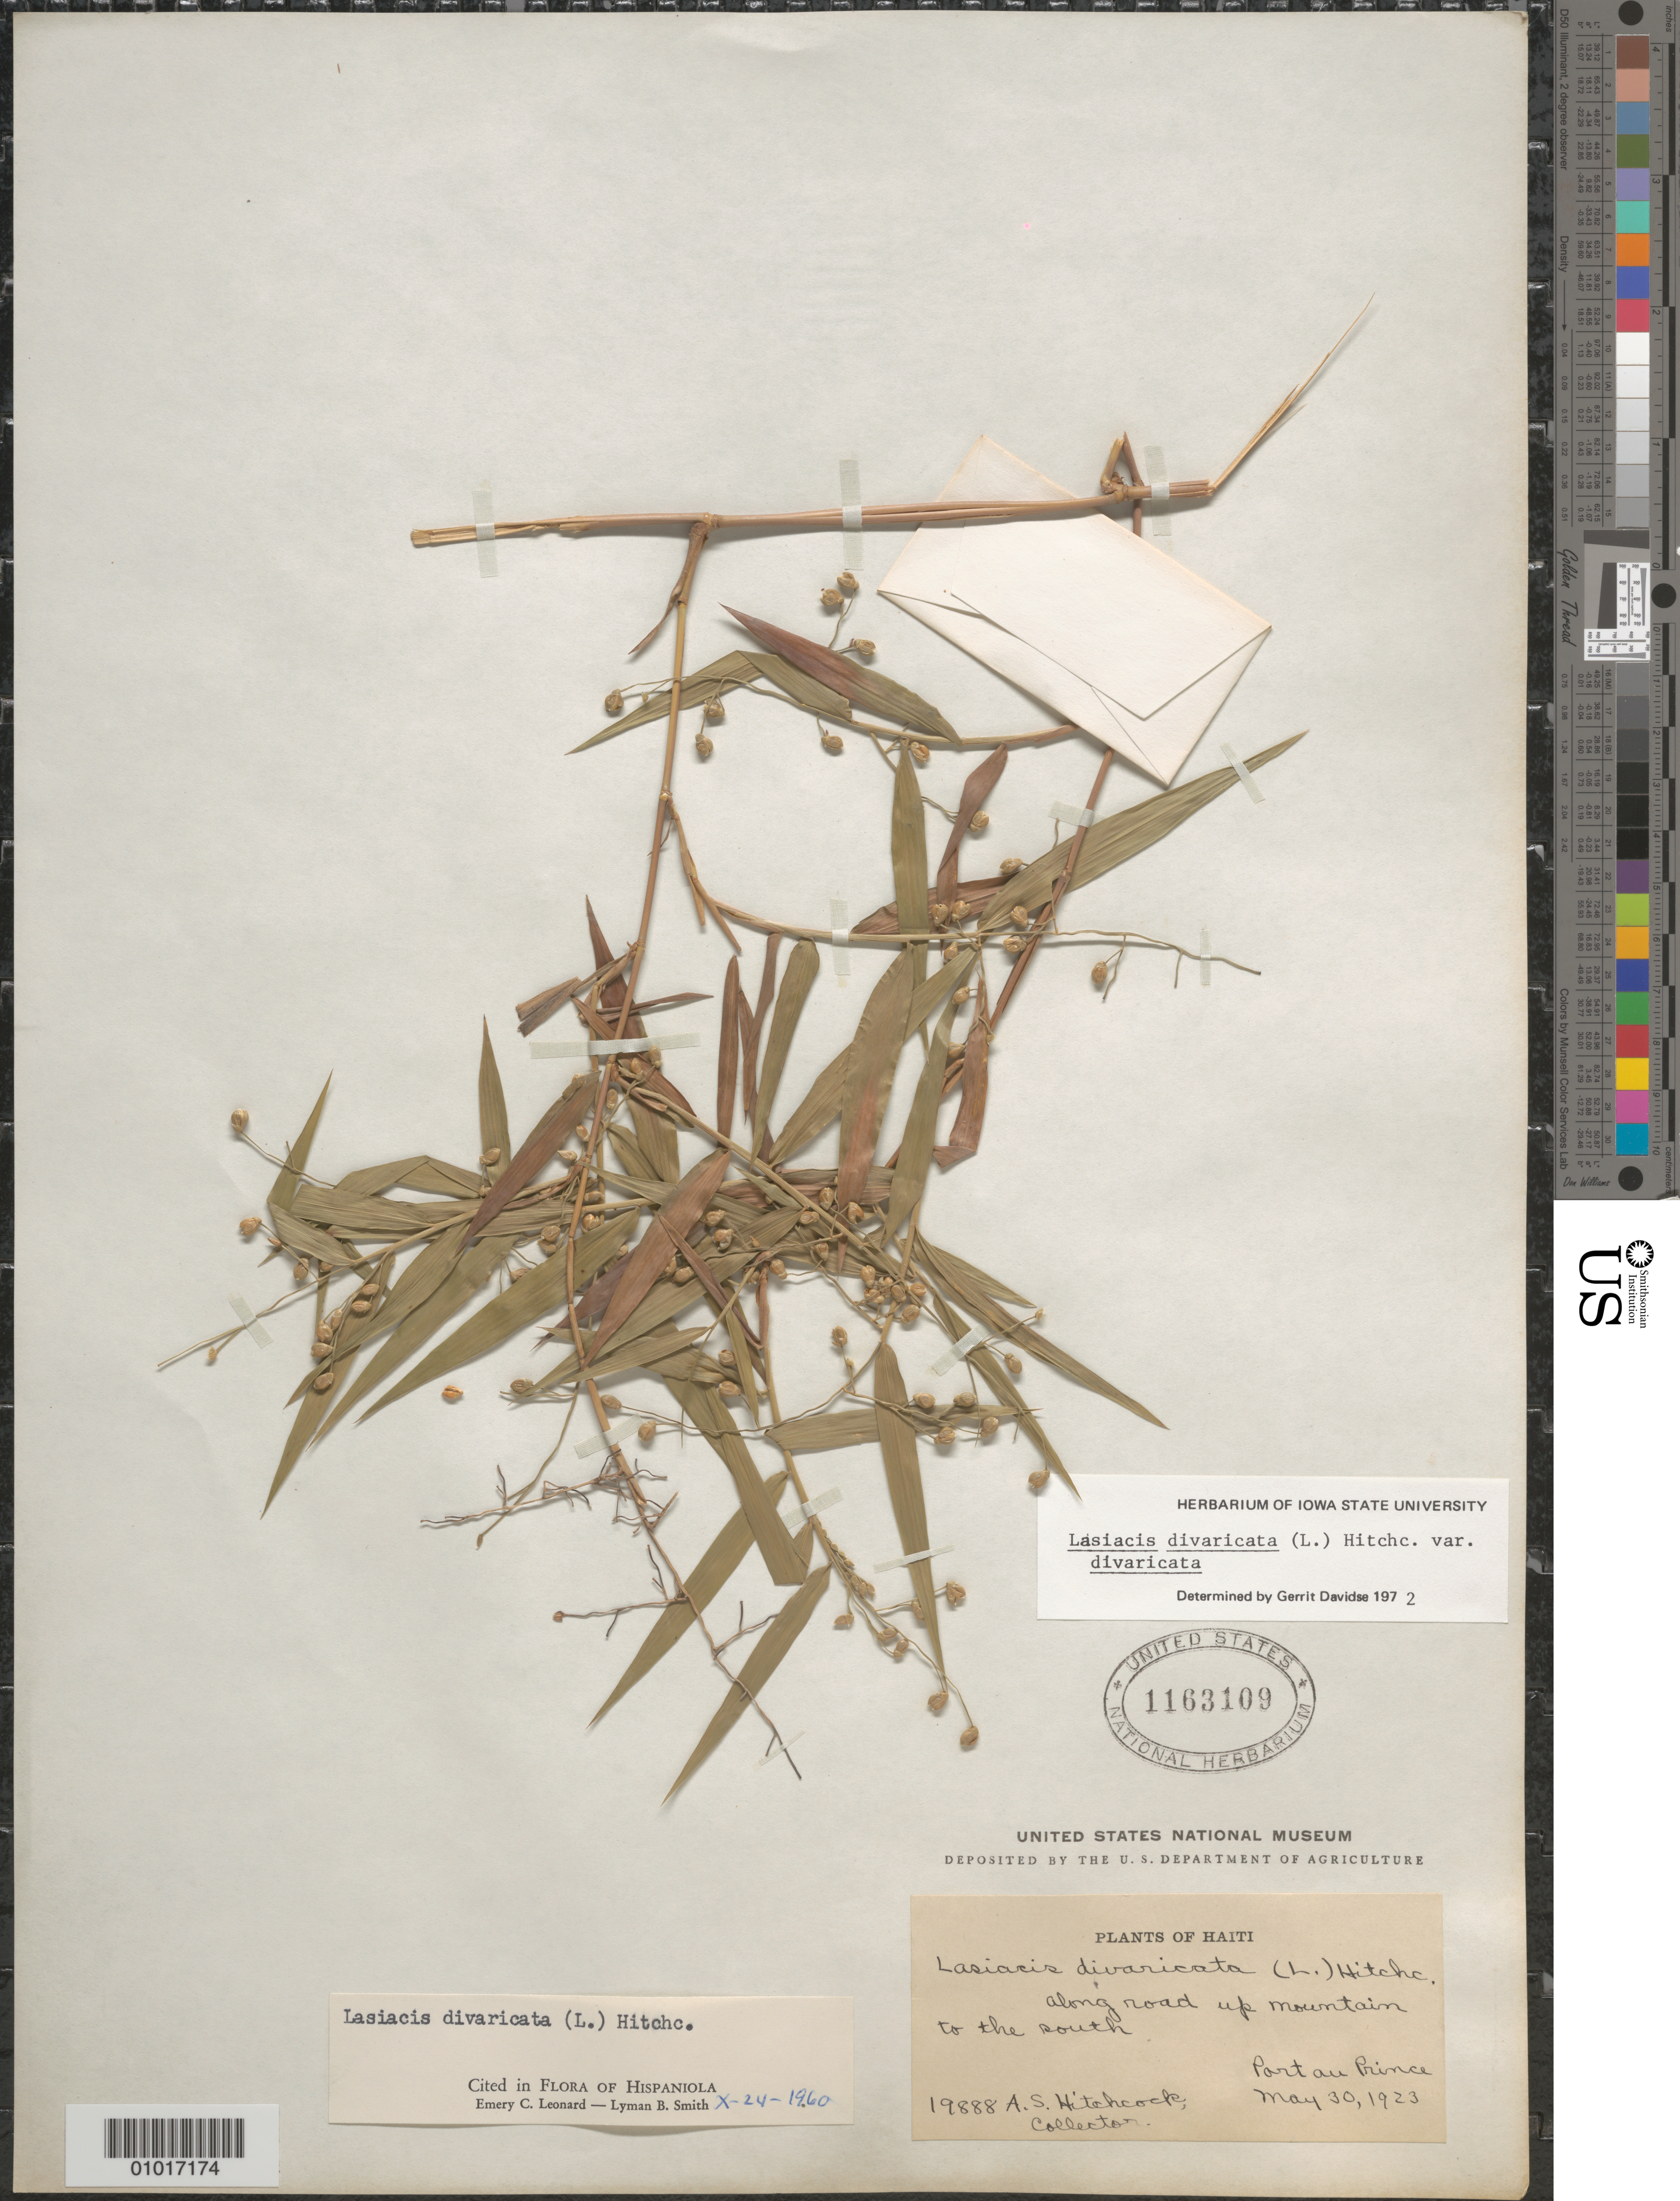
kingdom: Plantae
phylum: Tracheophyta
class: Liliopsida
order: Poales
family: Poaceae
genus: Lasiacis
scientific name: Lasiacis divaricata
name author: (L.) Hitchc.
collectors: A. S. Hitchcock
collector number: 19888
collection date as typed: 30 May 1923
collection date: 1923-05-30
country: Haiti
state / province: Óuest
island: Hispaniola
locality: Along road up mountain to the south, Port au Prince.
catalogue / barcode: US 1163109